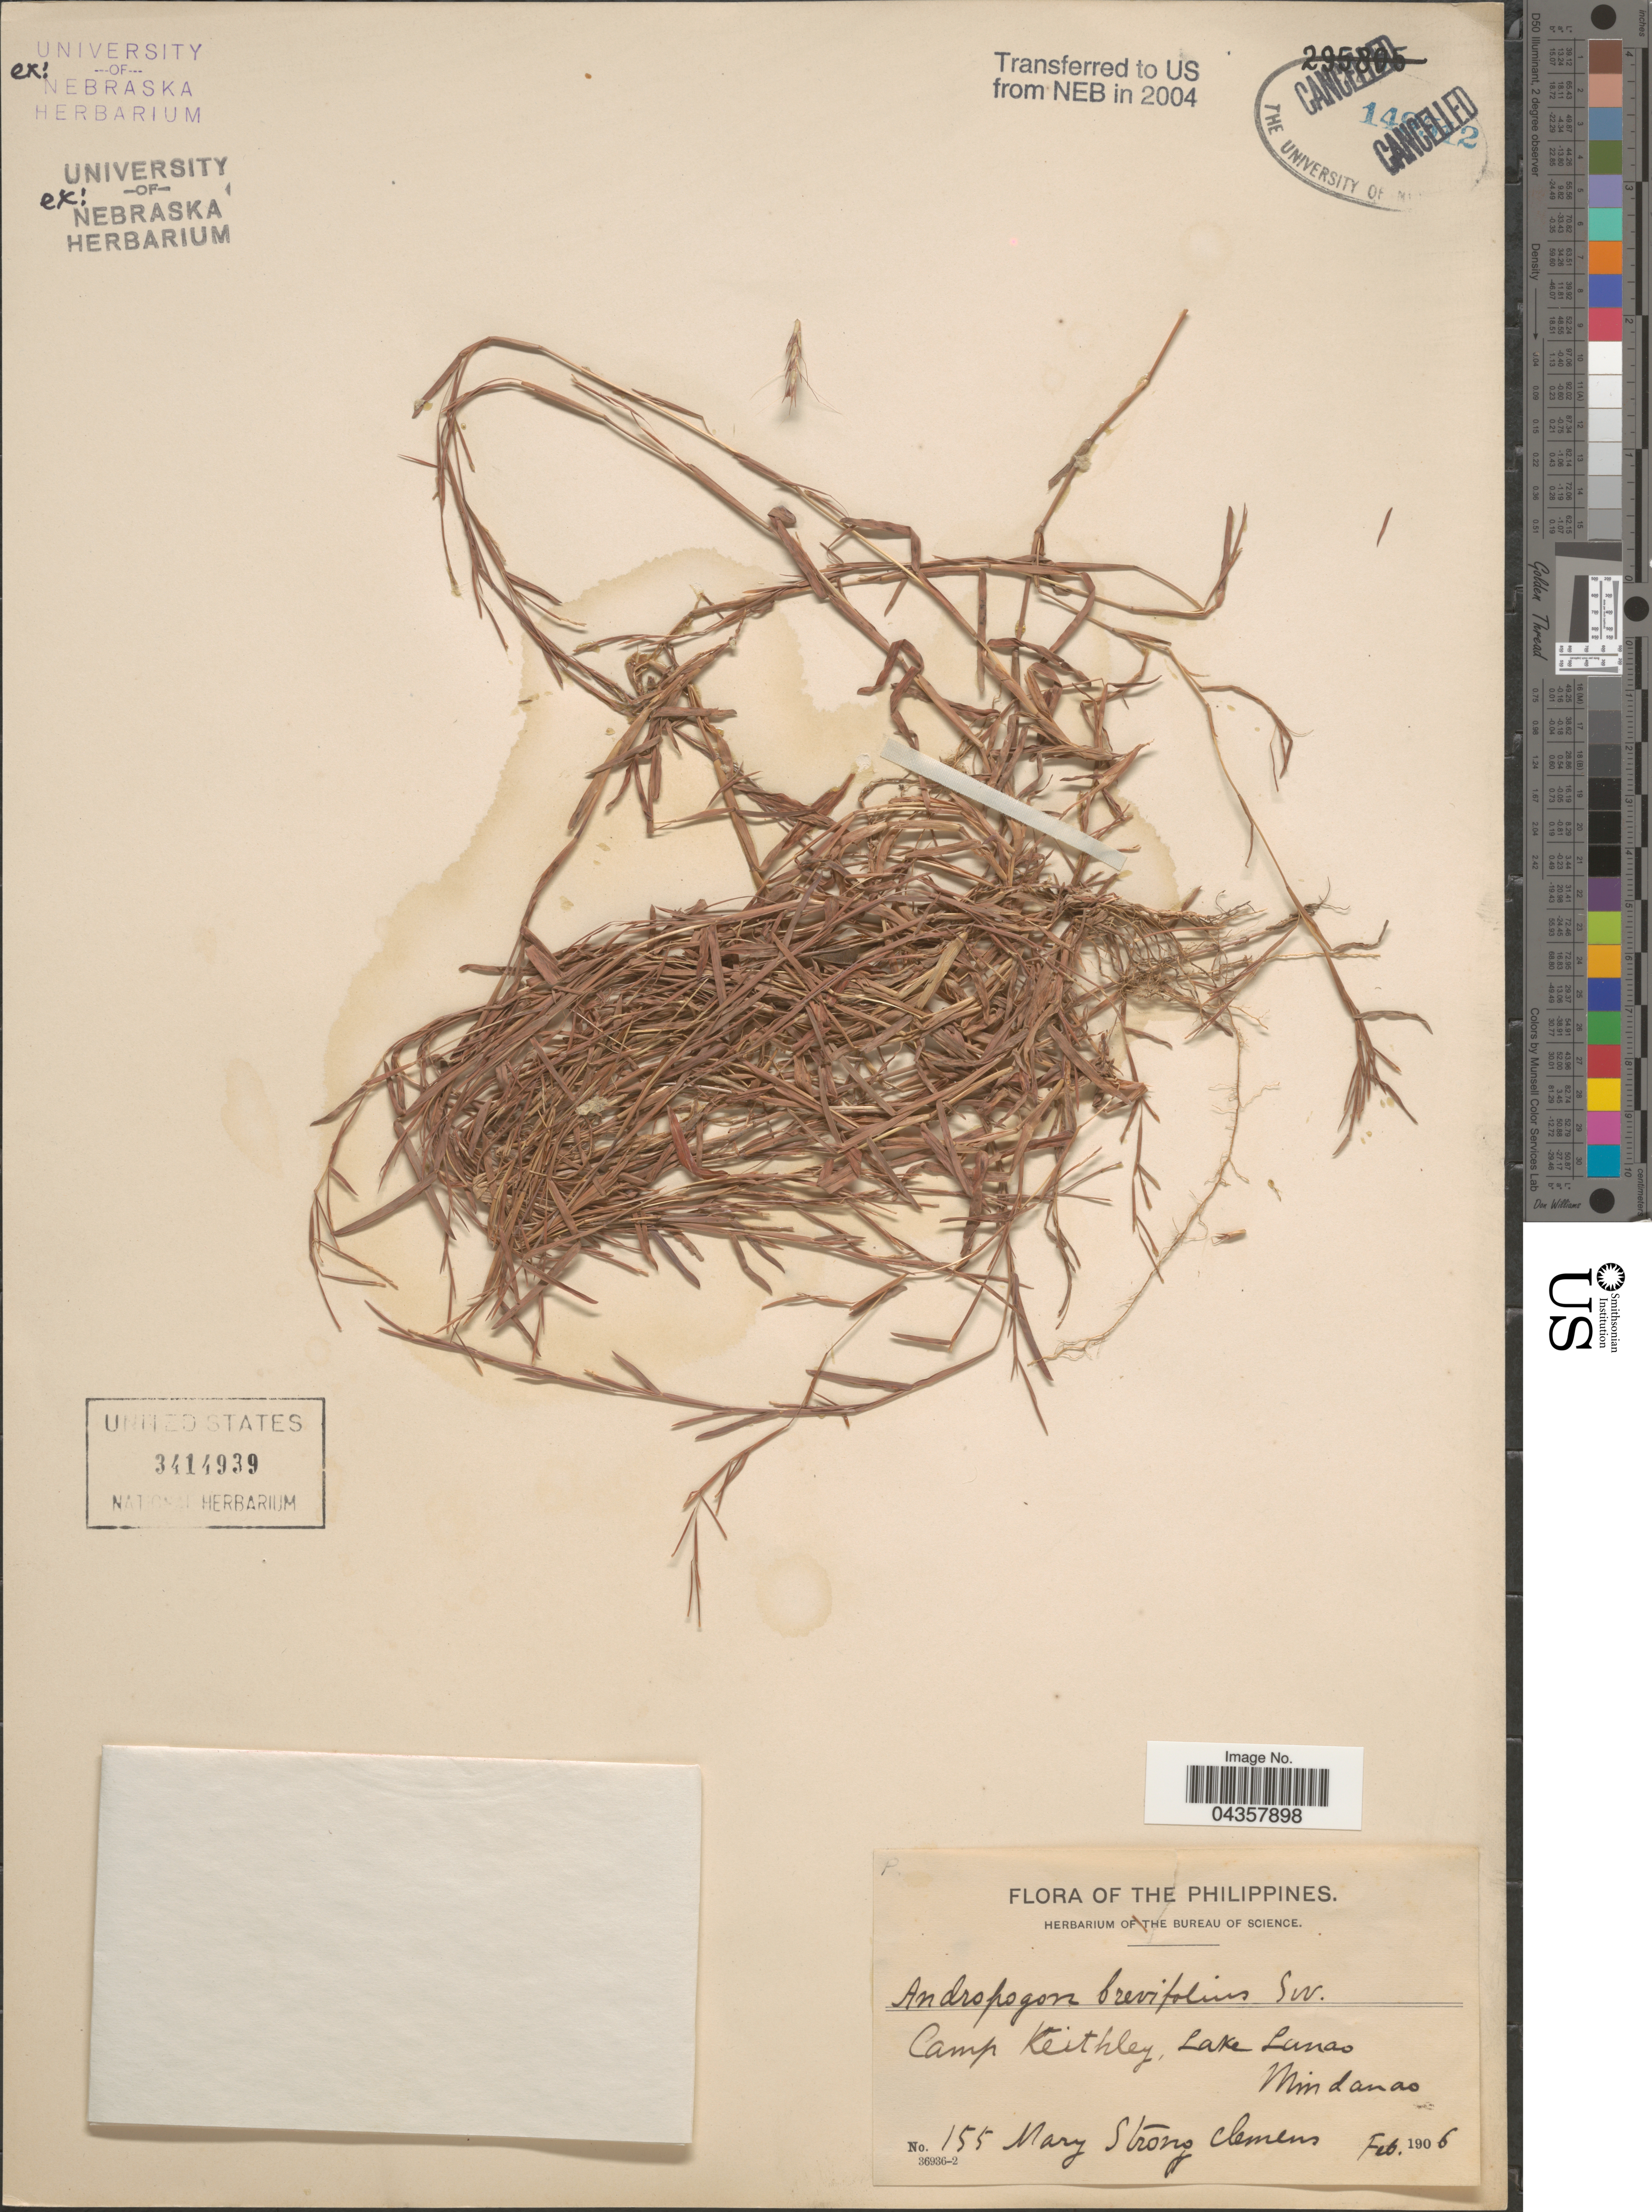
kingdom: Plantae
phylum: Tracheophyta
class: Liliopsida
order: Poales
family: Poaceae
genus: Schizachyrium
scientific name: Schizachyrium brevifolium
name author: (Sw.) Nees ex Büse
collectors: M. S. Clemens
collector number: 155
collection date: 1906-02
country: Philippines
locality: Camp Keithley, Lake Lanao. Mindanao.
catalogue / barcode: US 3414939